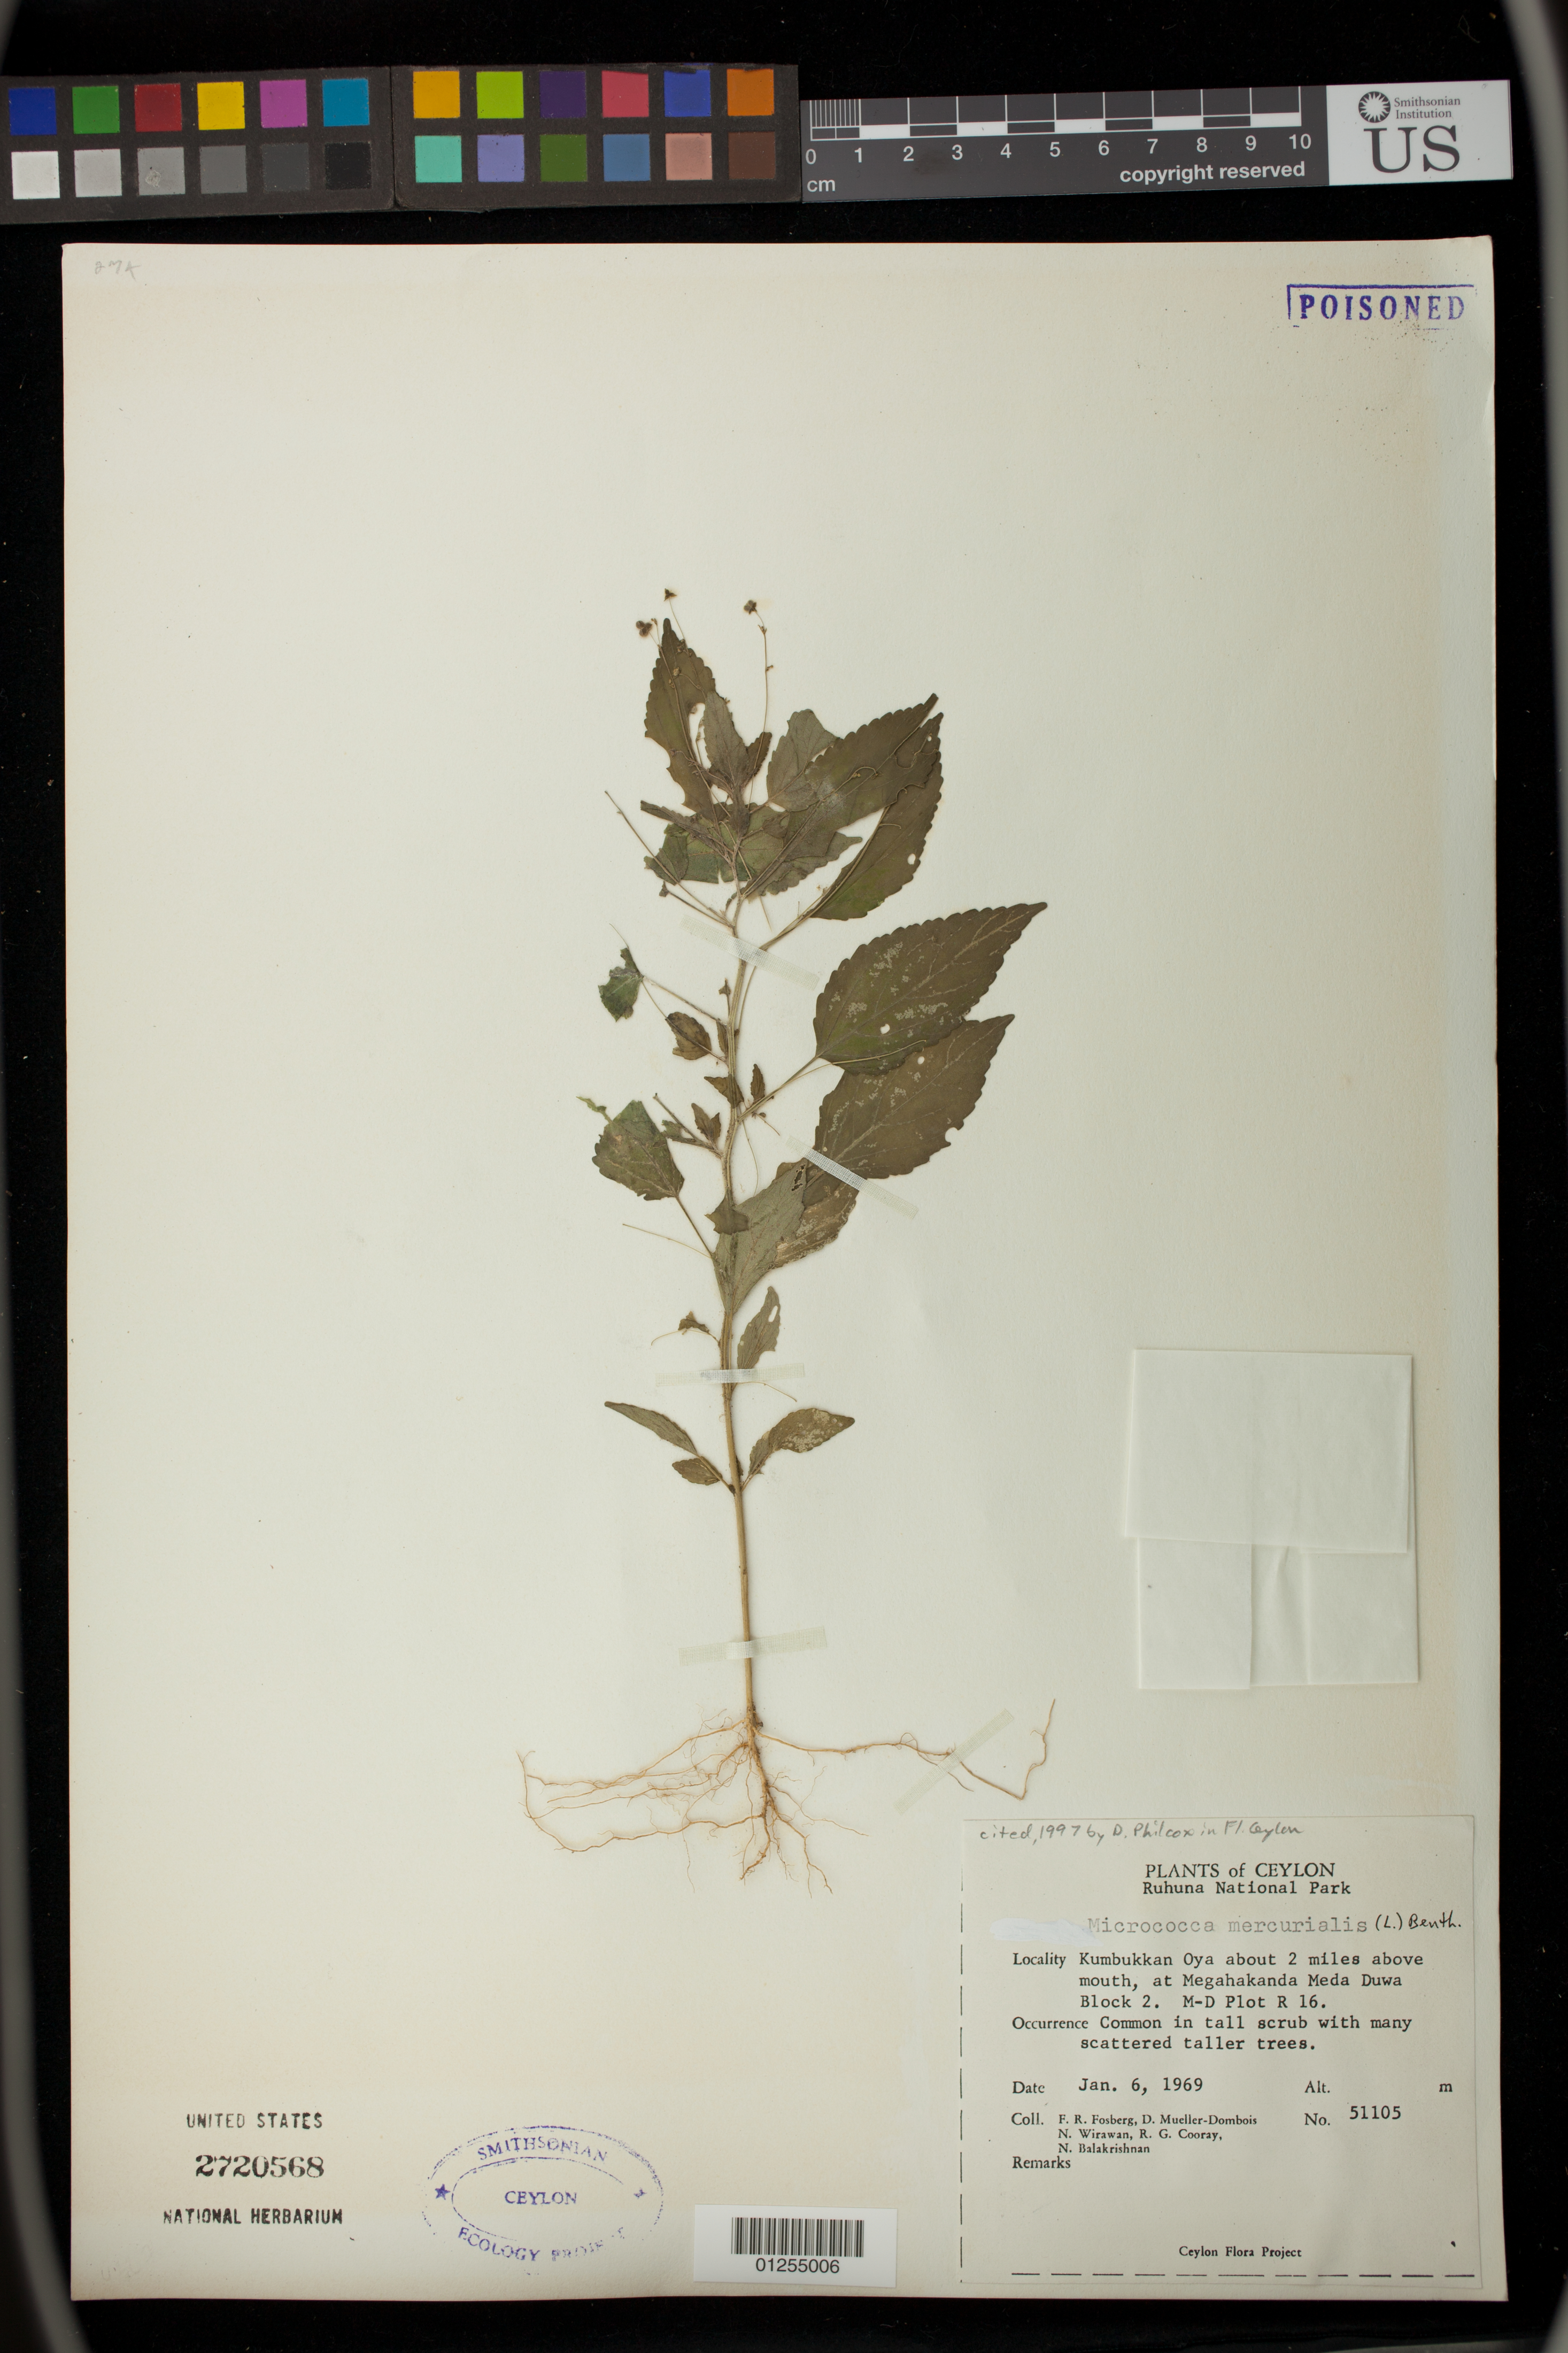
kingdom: Plantae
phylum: Tracheophyta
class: Magnoliopsida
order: Malpighiales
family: Euphorbiaceae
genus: Micrococca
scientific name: Micrococca mercurialis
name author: (Linn) Benth.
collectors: F. R. Fosberg, D. Mueller-Dombois, N. Wirawan, R. Cooray & N. Balakrishnan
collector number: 51105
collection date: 1969-01-06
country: Sri Lanka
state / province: Southern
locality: Ruhuna National Park. Kumbukkan Oya about 2 miles above mouth, at Megahakanda Meda Duwa Block 2. M-D Plot R 16.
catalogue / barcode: US 2720568